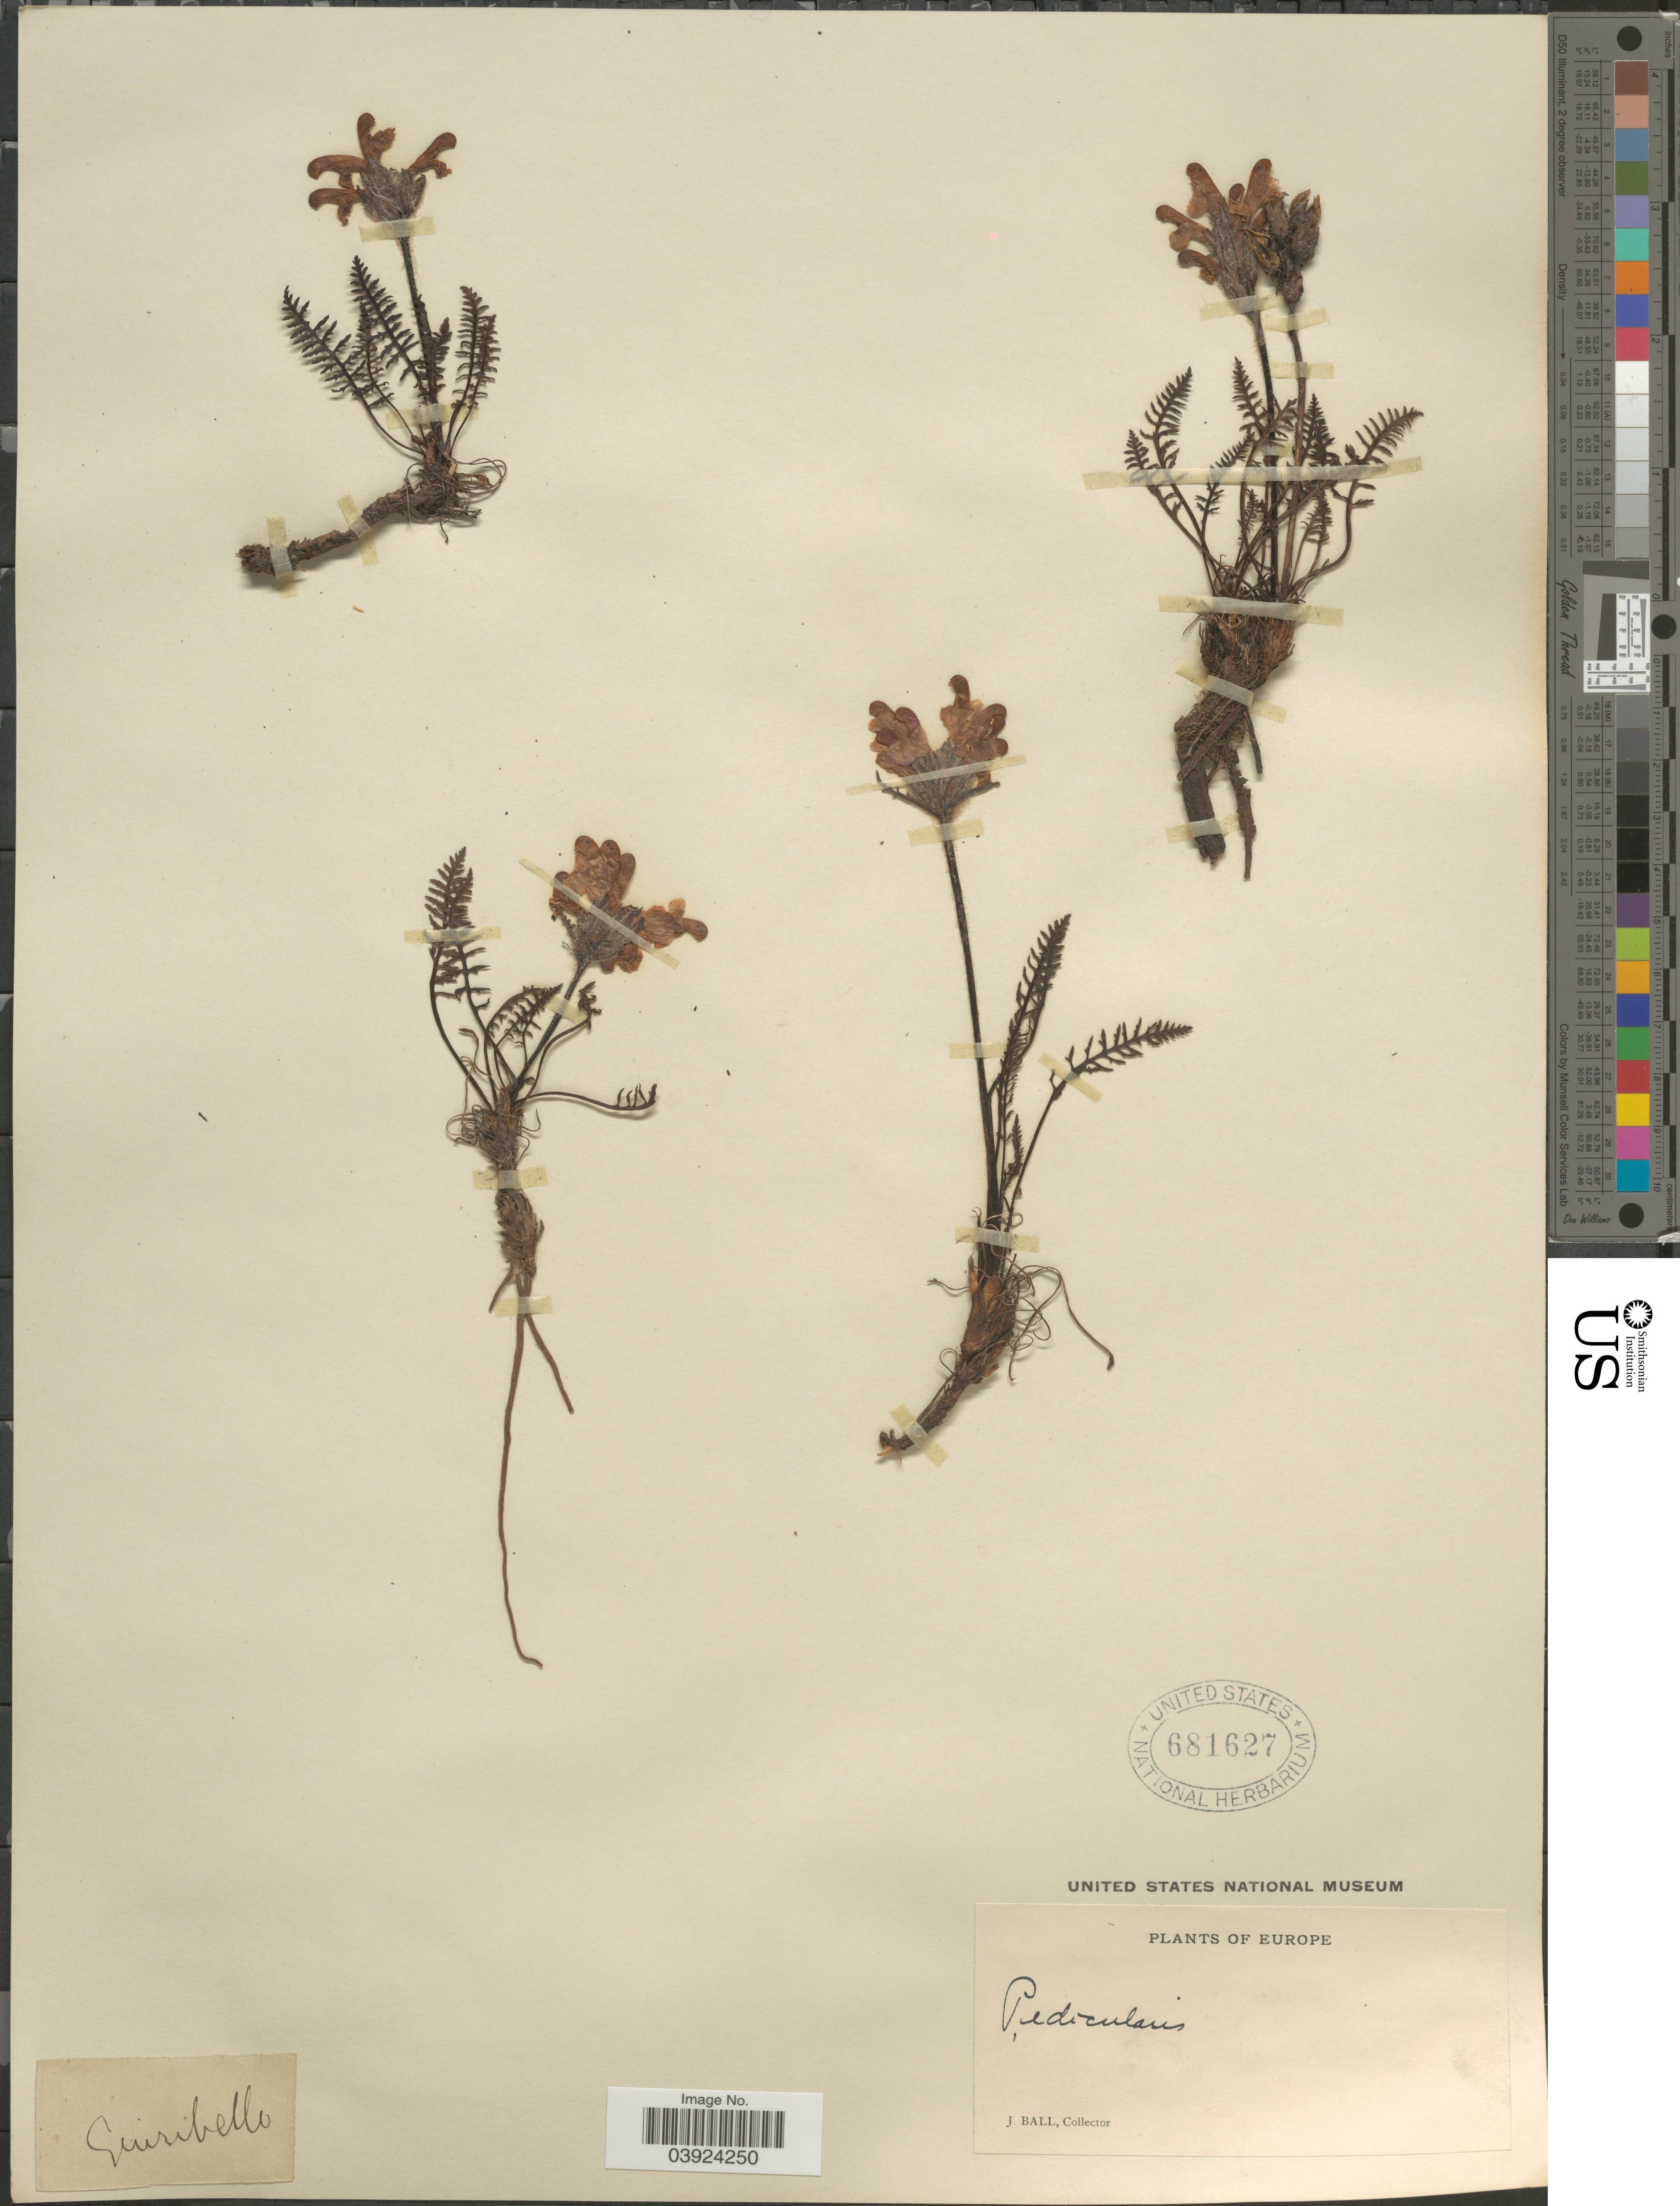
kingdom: Plantae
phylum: Tracheophyta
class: Magnoliopsida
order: Lamiales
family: Orobanchaceae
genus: Pedicularis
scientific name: Pedicularis sp.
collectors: J. Ball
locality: Guiribello, Europe.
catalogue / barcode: US 681627